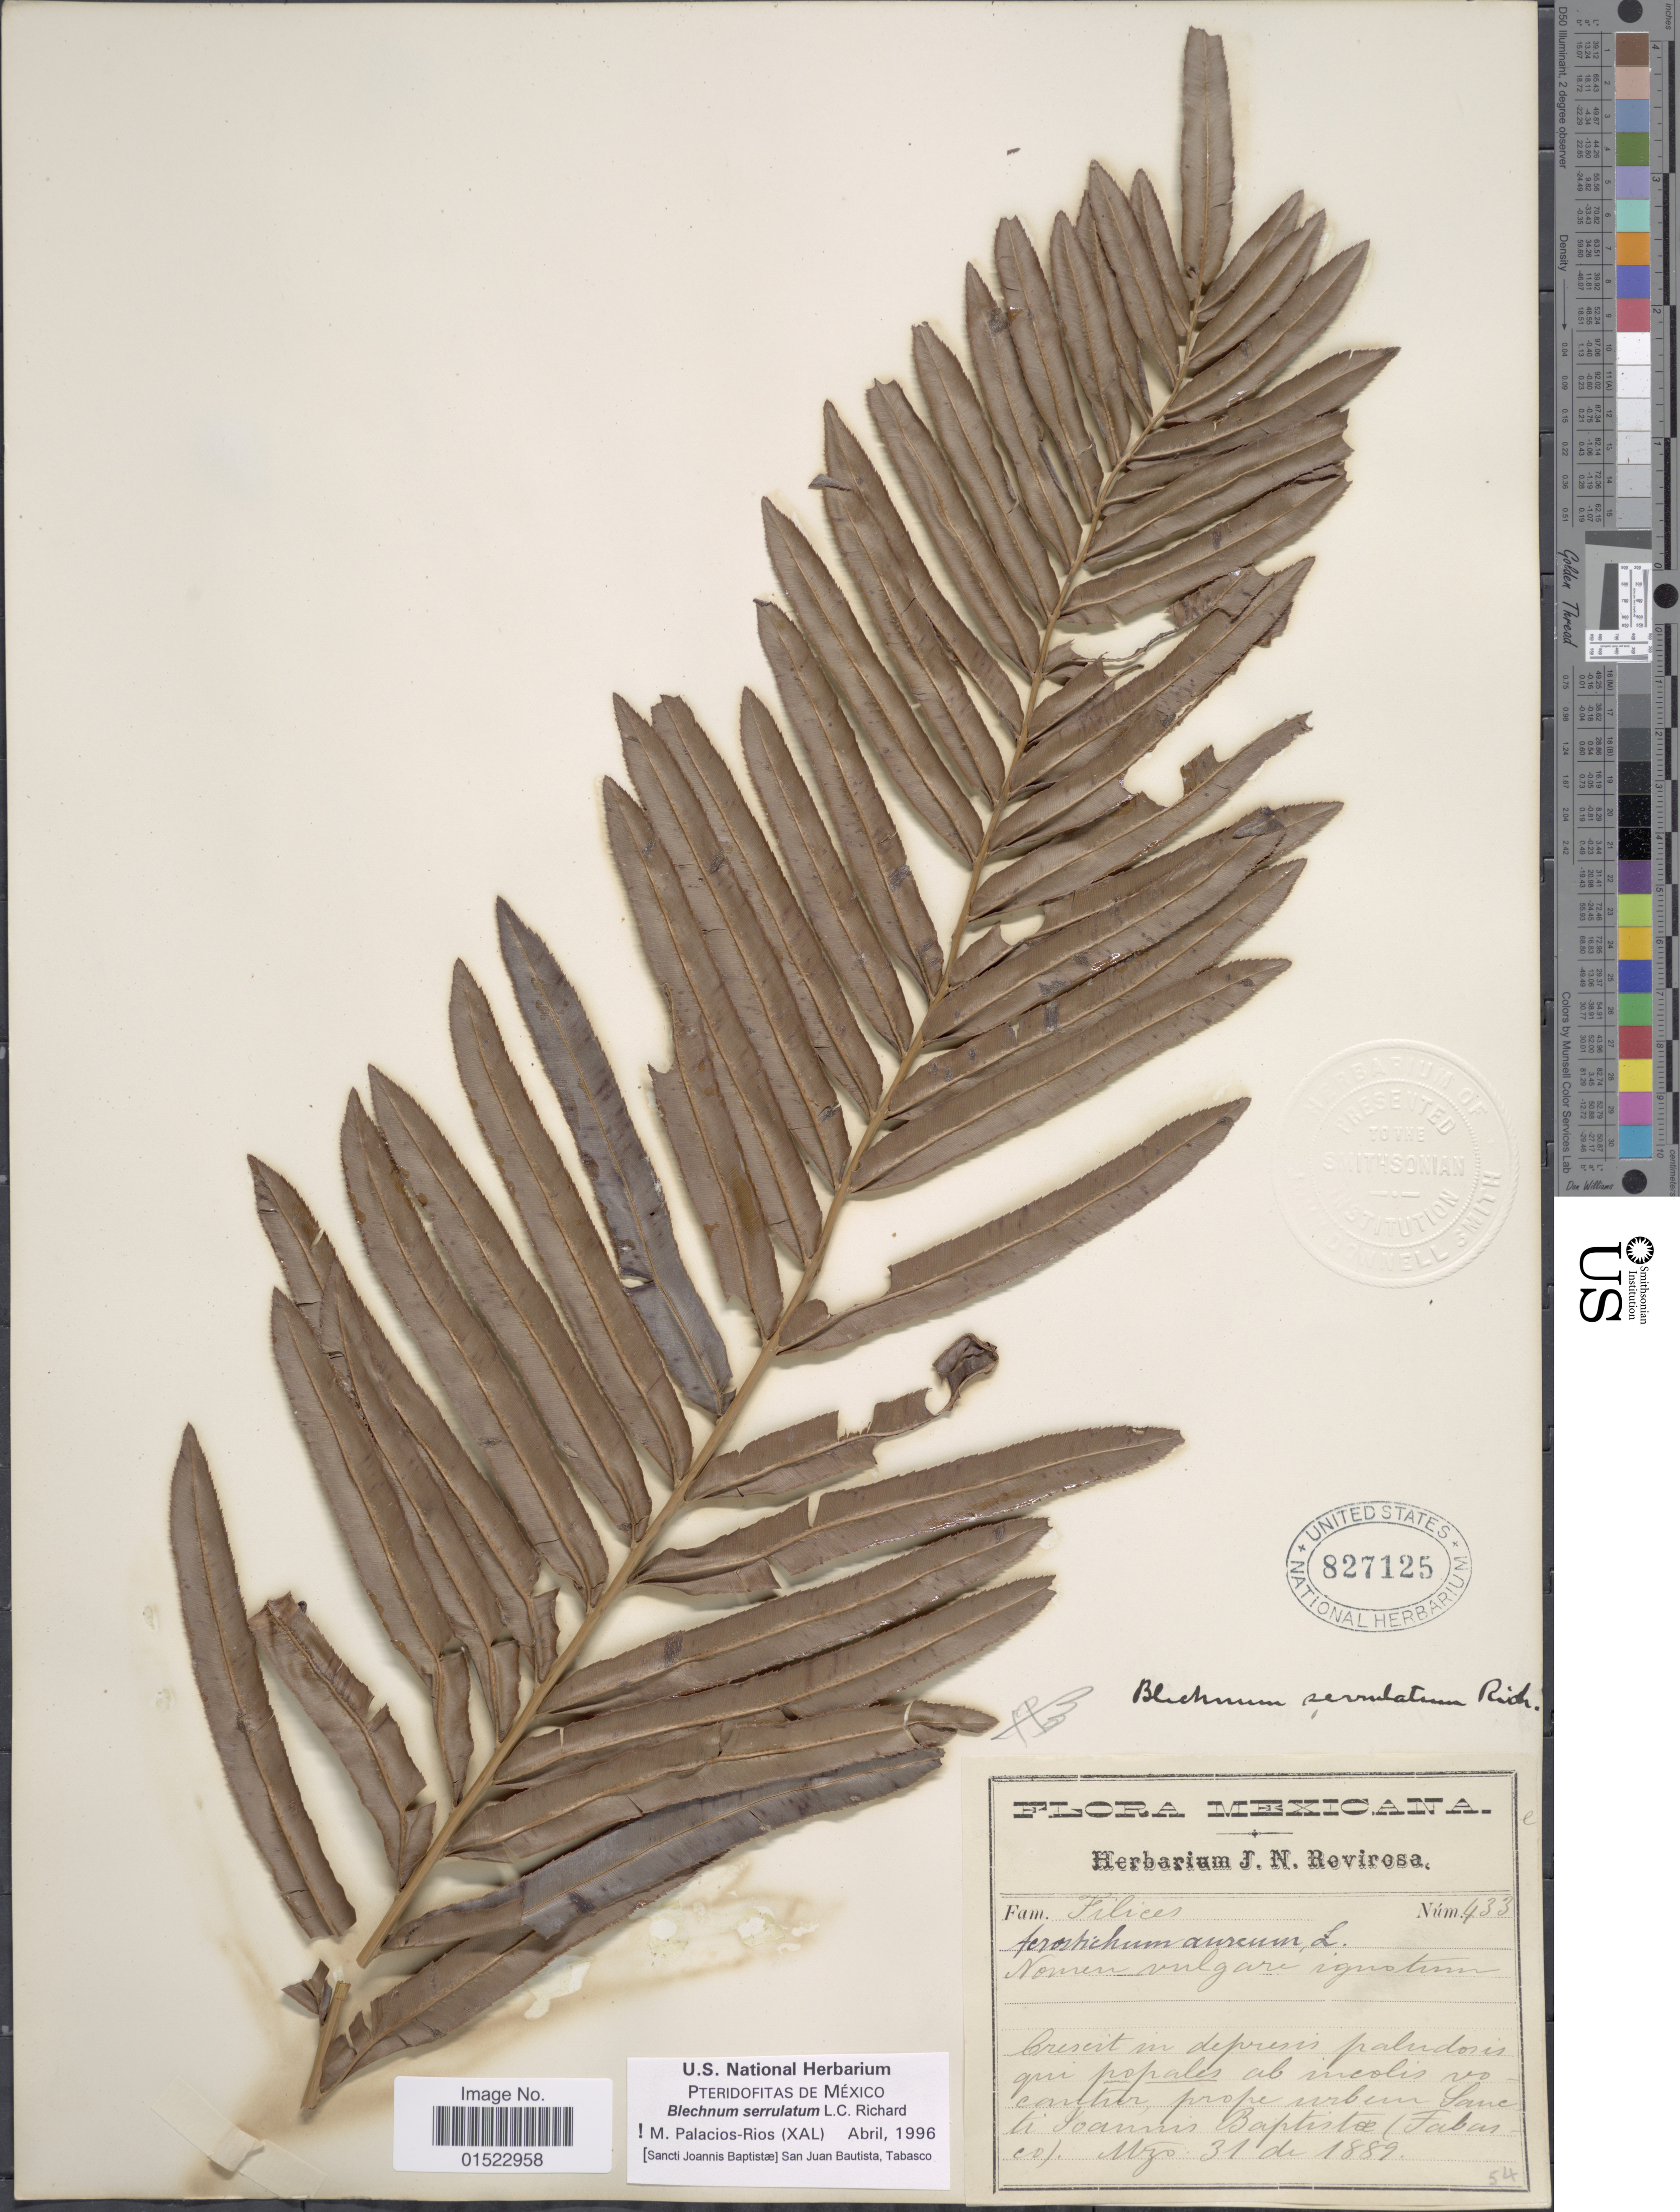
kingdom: Plantae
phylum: Tracheophyta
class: Polypodiopsida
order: Polypodiales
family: Blechnaceae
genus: Telmatoblechnum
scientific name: Telmatoblechnum serrulatum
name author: (Rich.) Perrie et al.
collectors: J. Revirosa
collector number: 433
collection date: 1889-05-31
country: Mexico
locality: Crescit in depresis paludosis qui popales ab incolis vocantur prope urbem Sancti Ioannis Baptistae (Tabasco)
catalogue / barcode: US 827125